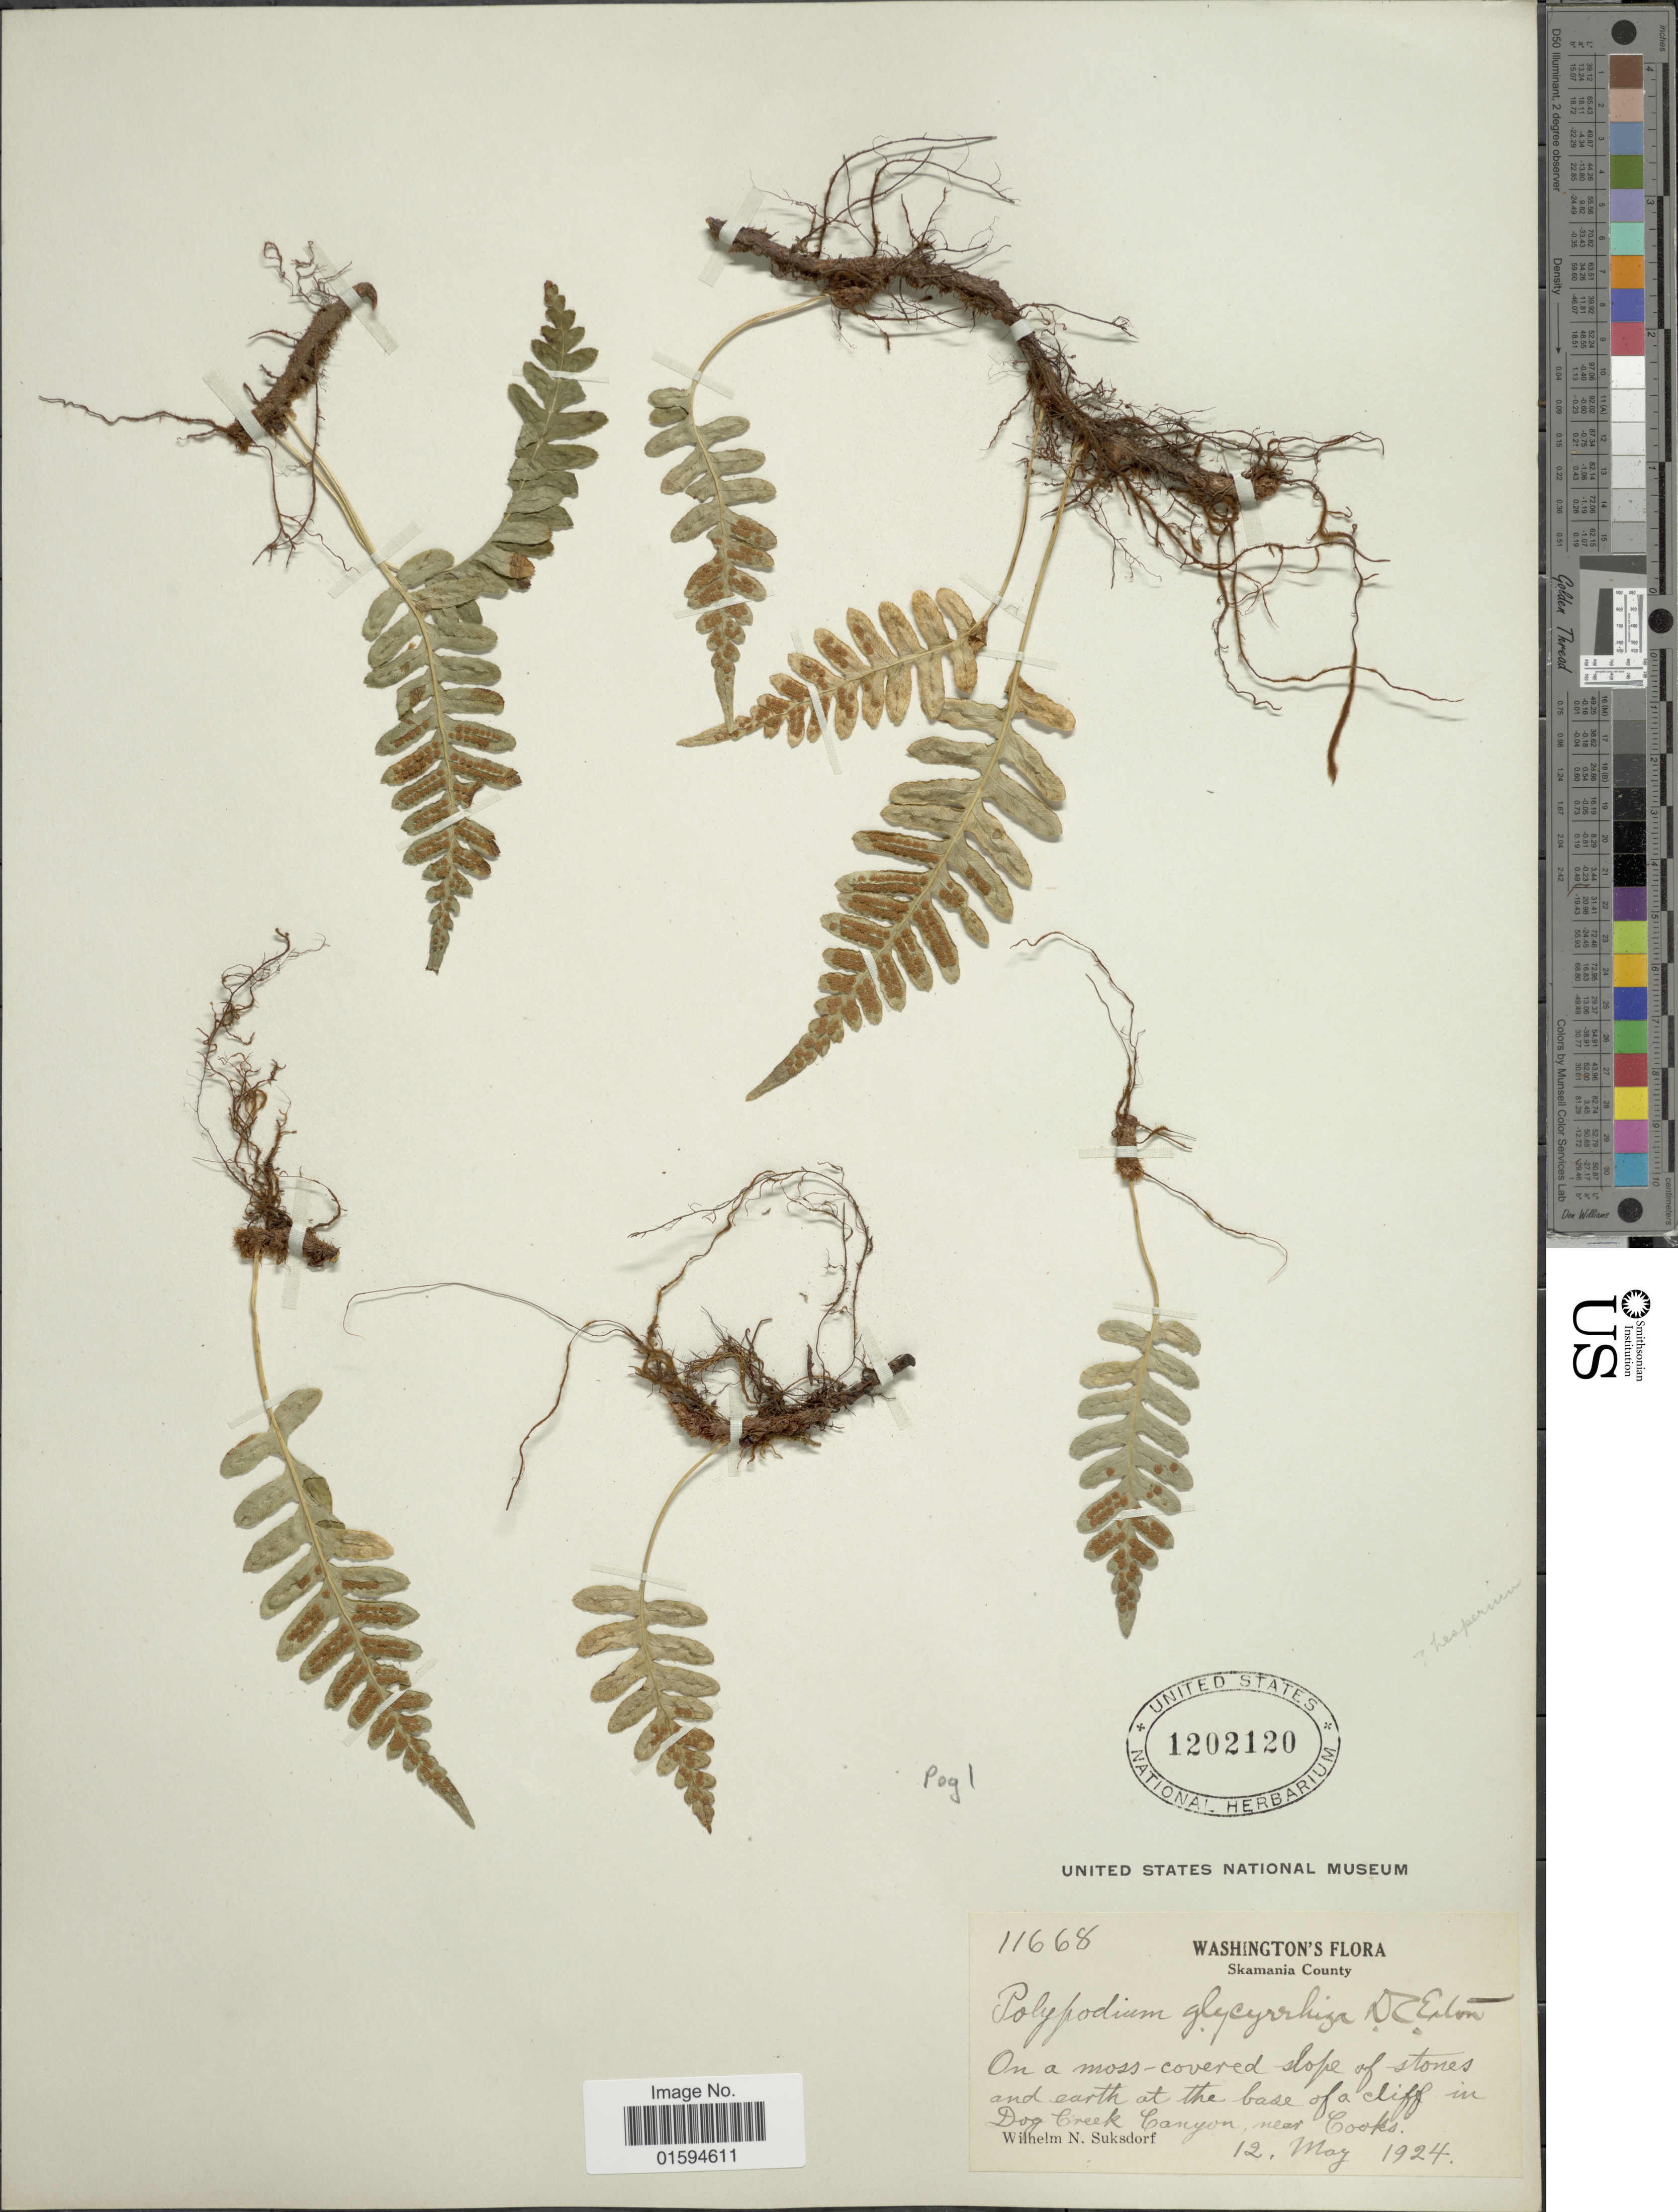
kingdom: Plantae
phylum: Tracheophyta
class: Polypodiopsida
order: Polypodiales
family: Polypodiaceae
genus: Polypodium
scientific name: Polypodium glycyrrhiza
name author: D.C. Eaton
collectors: W. N. Suksdorf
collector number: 11668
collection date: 1924-05-12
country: United States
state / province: Washington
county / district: Skamania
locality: Skamania County, at the base of a cliff in Dog Creek Canyon, near Cooks.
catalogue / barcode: US 1202120